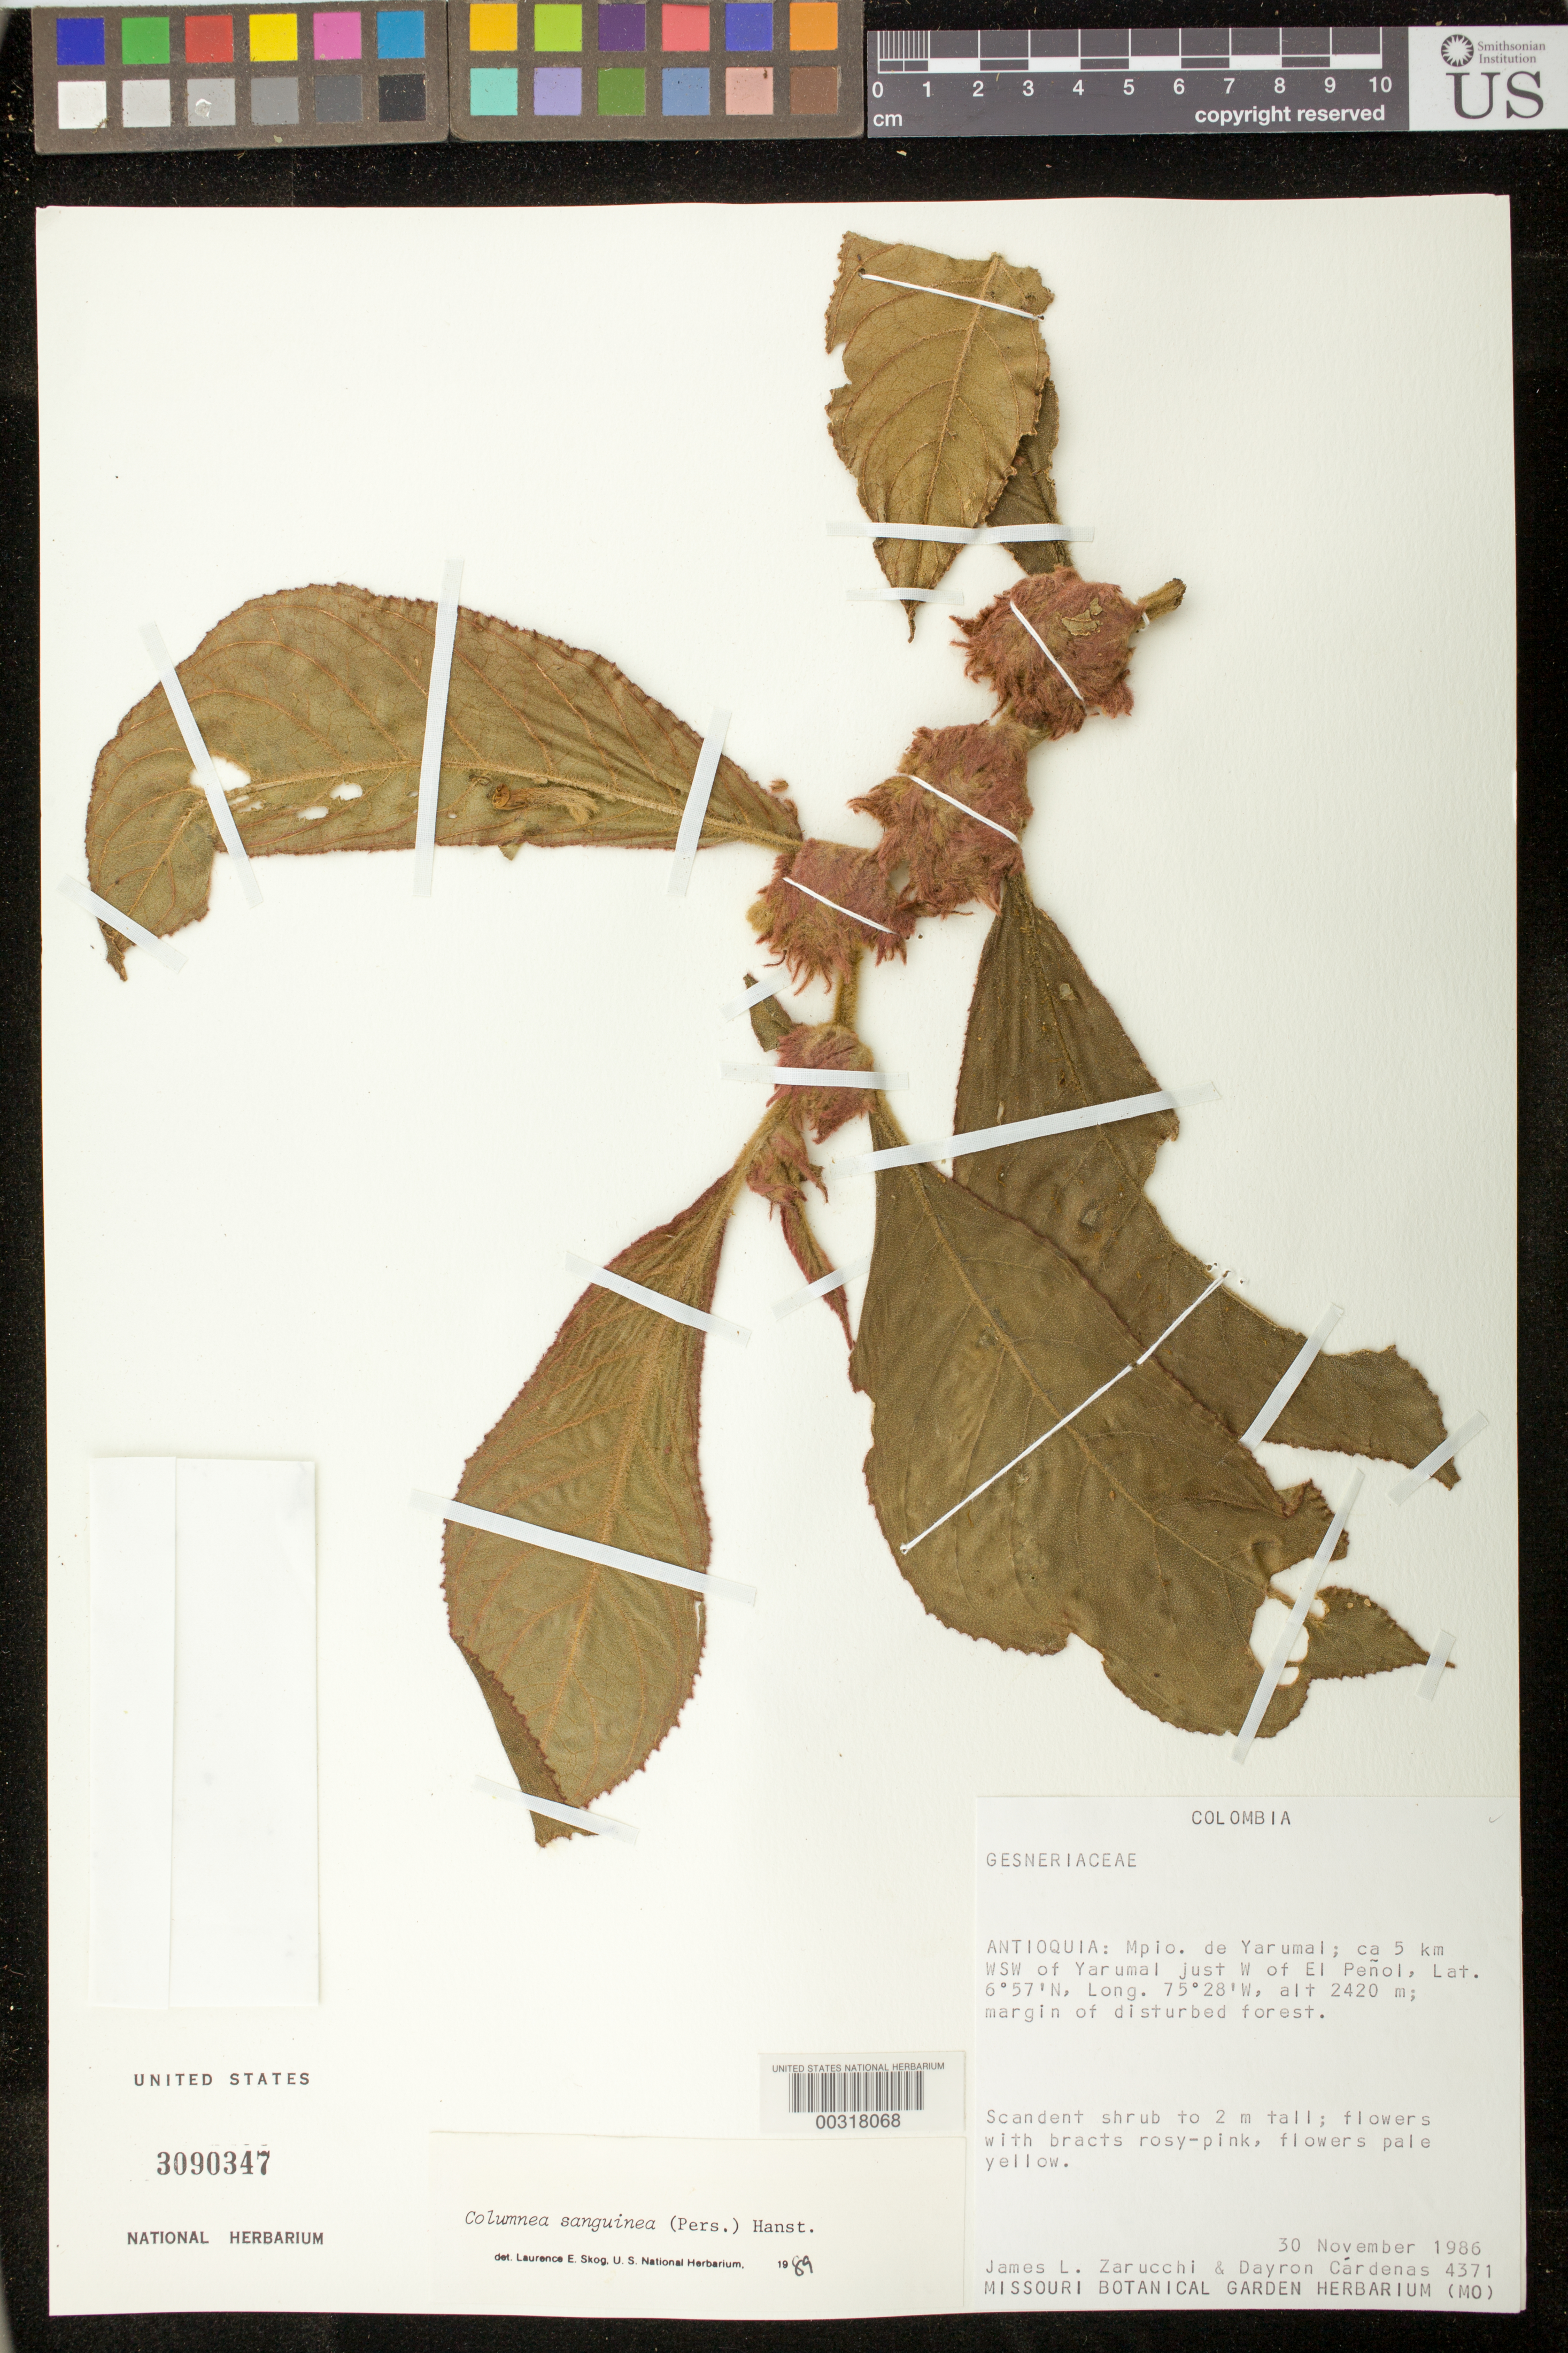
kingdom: Plantae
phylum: Tracheophyta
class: Magnoliopsida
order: Lamiales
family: Gesneriaceae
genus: Columnea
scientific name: Columnea sanguinea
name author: (Pers.) Hanst.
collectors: J. L. Zarucchi & D. Cardenas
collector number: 4371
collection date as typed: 30 Nov 1986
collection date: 1986-11-30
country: Colombia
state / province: Antioquia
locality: Mun. of Yarumal, ca 5 km WSW of Yarumal just W of El Penol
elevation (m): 2420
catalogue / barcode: US 3090347